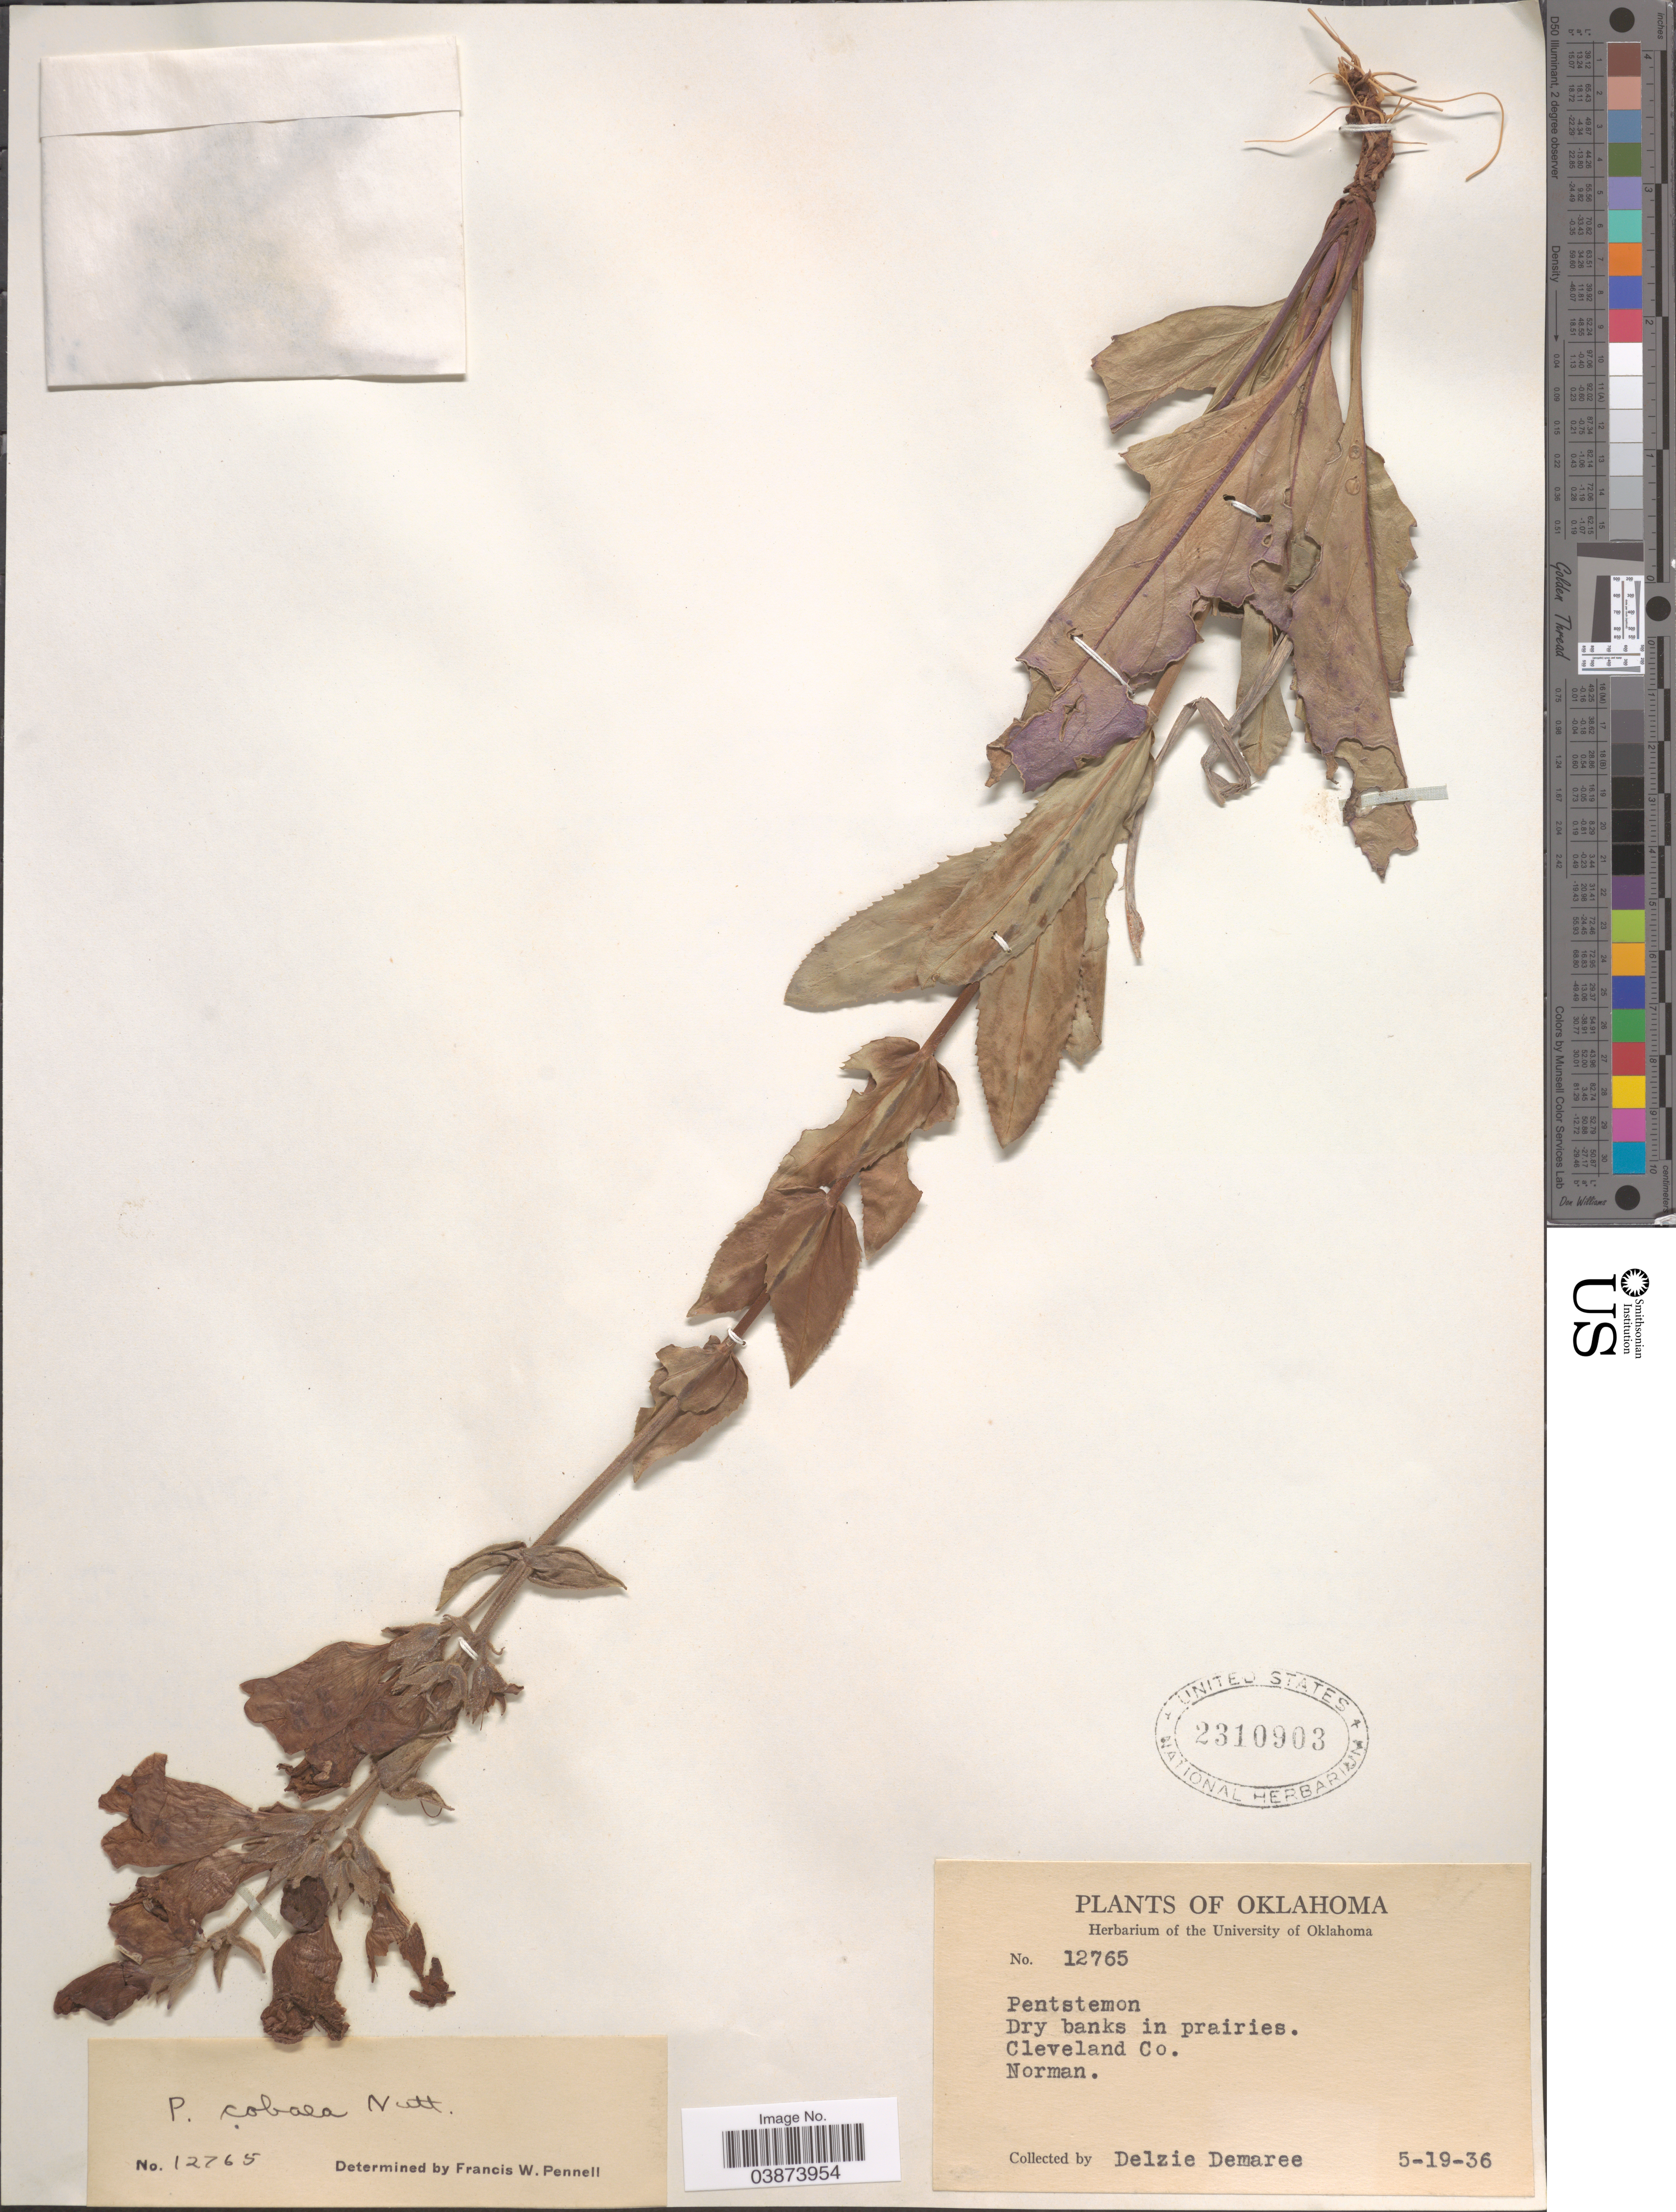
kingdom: Plantae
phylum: Tracheophyta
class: Magnoliopsida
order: Lamiales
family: Plantaginaceae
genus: Penstemon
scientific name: Penstemon cobaea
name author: (Nutt.)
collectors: D. Demaree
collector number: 12765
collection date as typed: Transcribed d/m/y: 19/5/36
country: United States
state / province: Oklahoma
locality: Cleveland Co. Norman.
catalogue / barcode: US 2310903